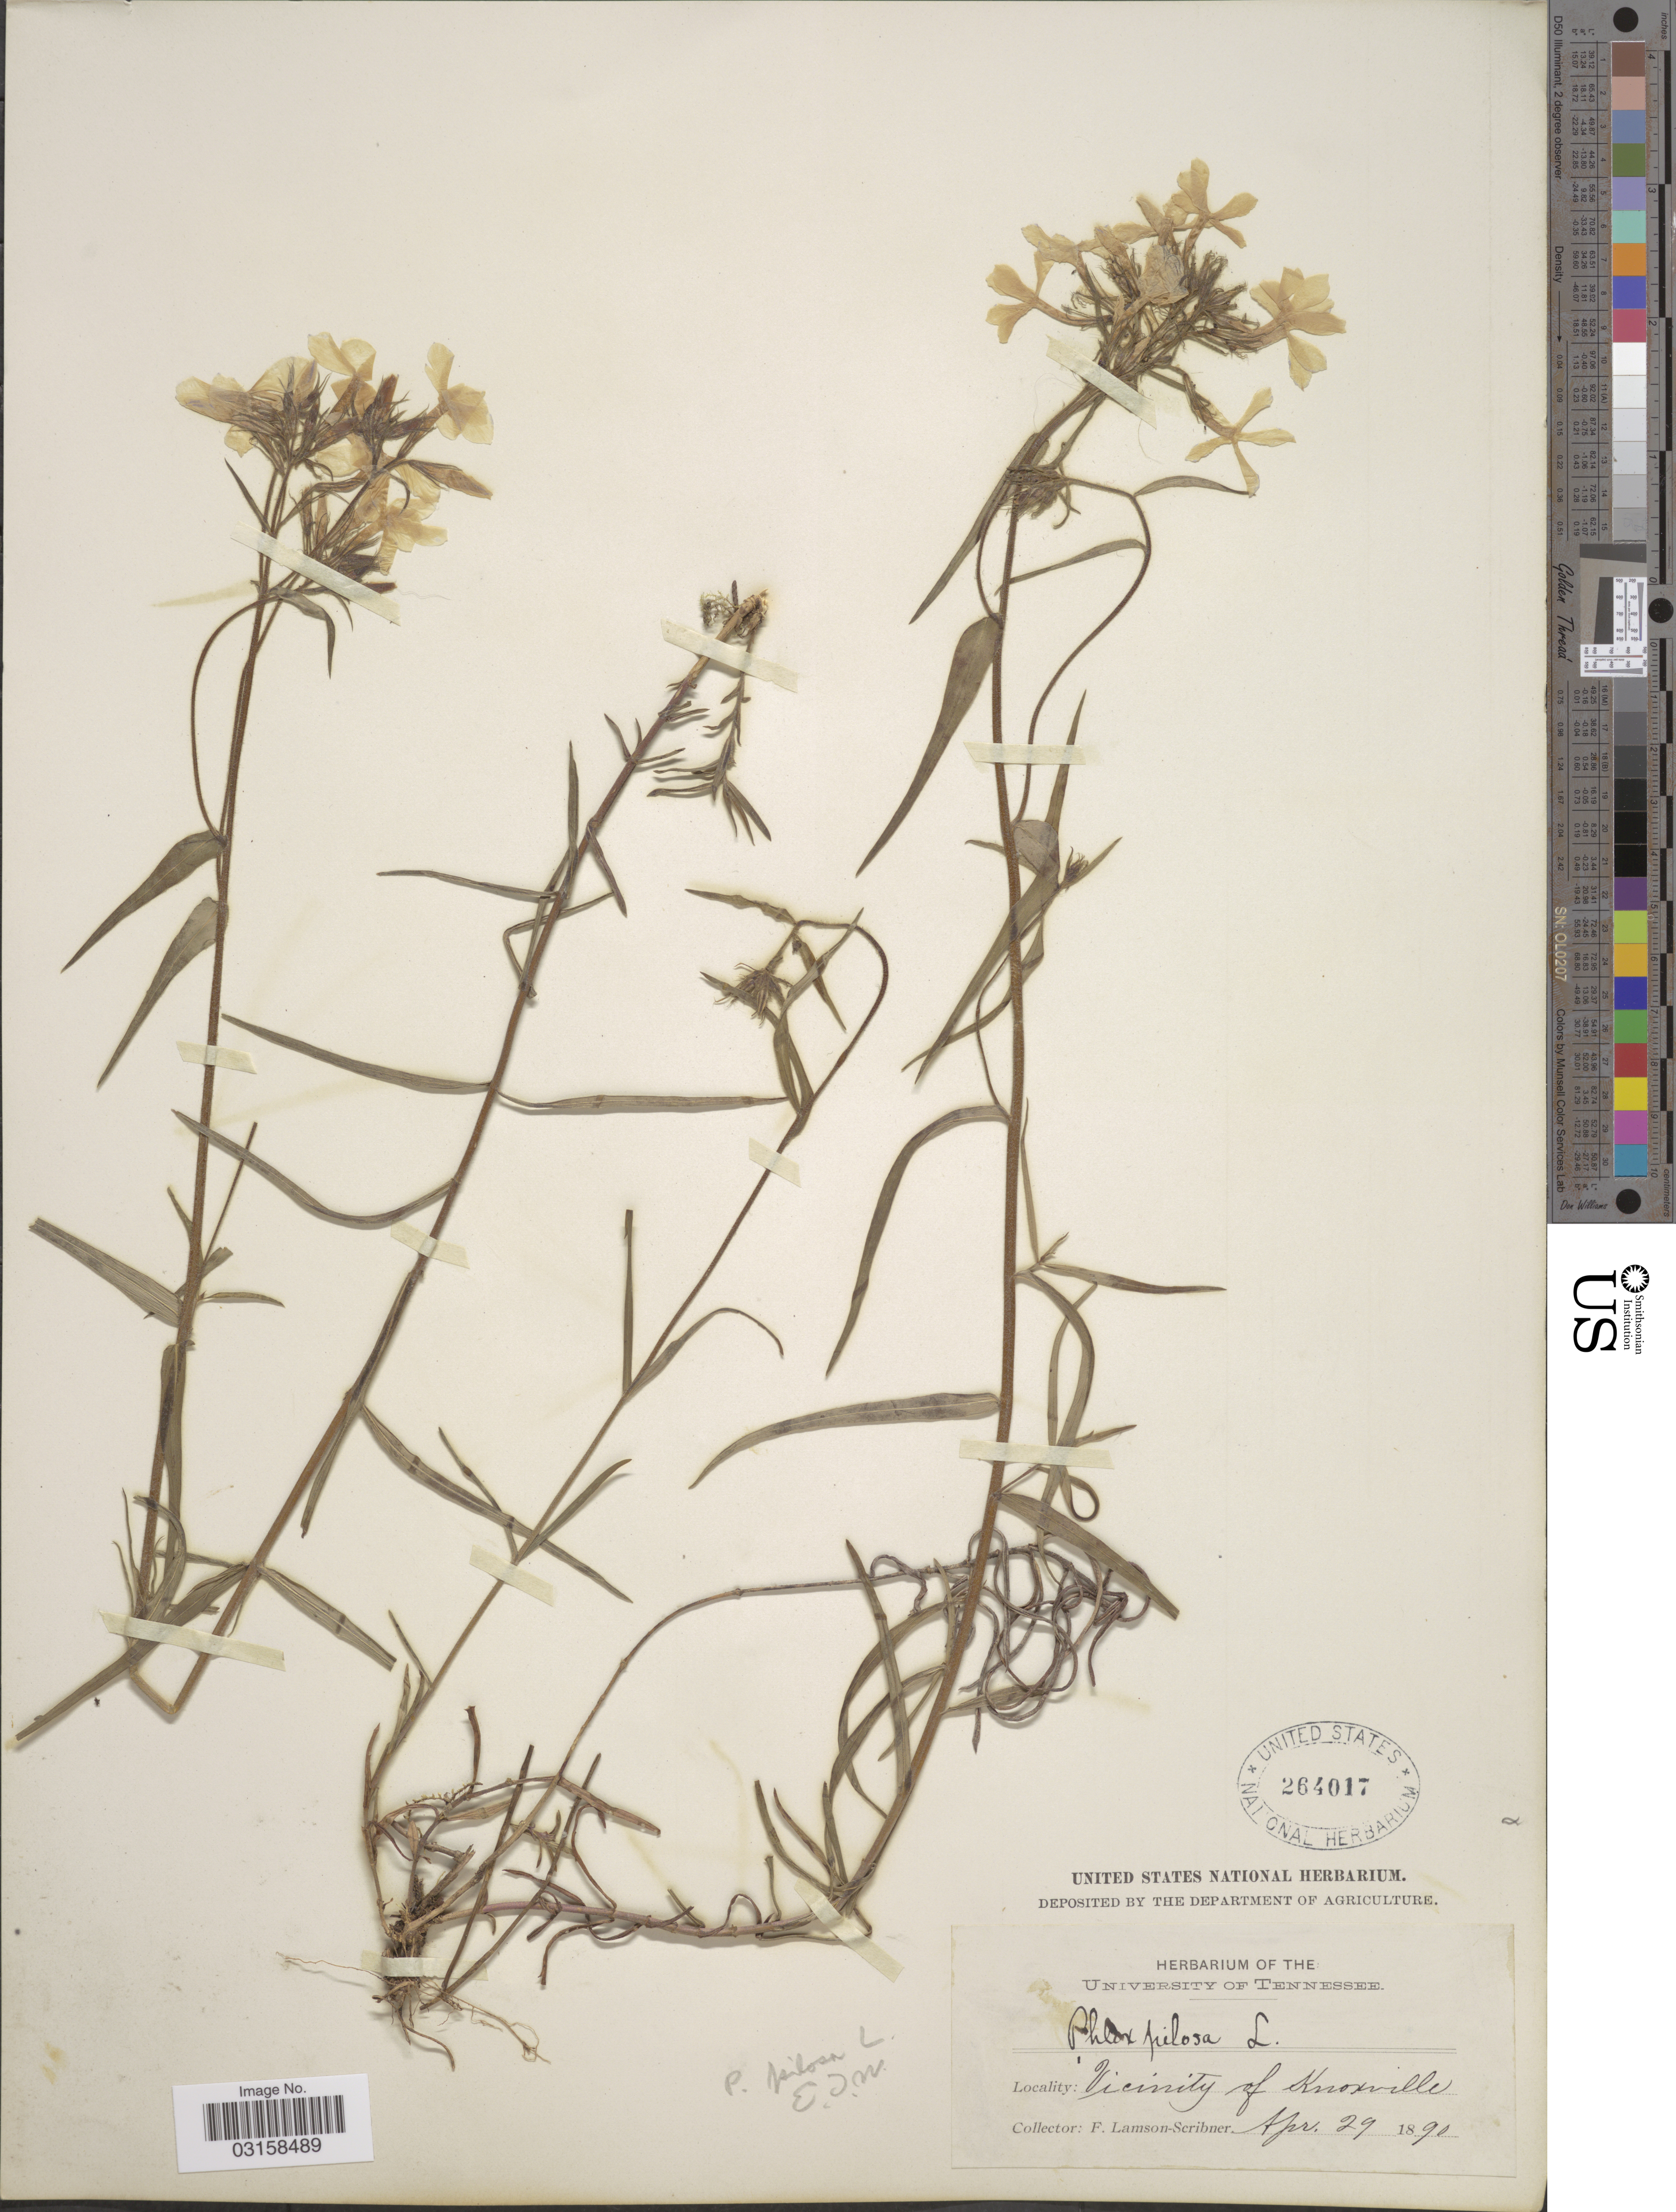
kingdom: Plantae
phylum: Tracheophyta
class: Magnoliopsida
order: Ericales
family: Polemoniaceae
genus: Phlox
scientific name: Phlox pilosa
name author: L.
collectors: F. Lamson-Scribner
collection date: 1890-04-29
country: United States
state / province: Tennessee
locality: Vicinity of Knoxville.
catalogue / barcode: US 264017